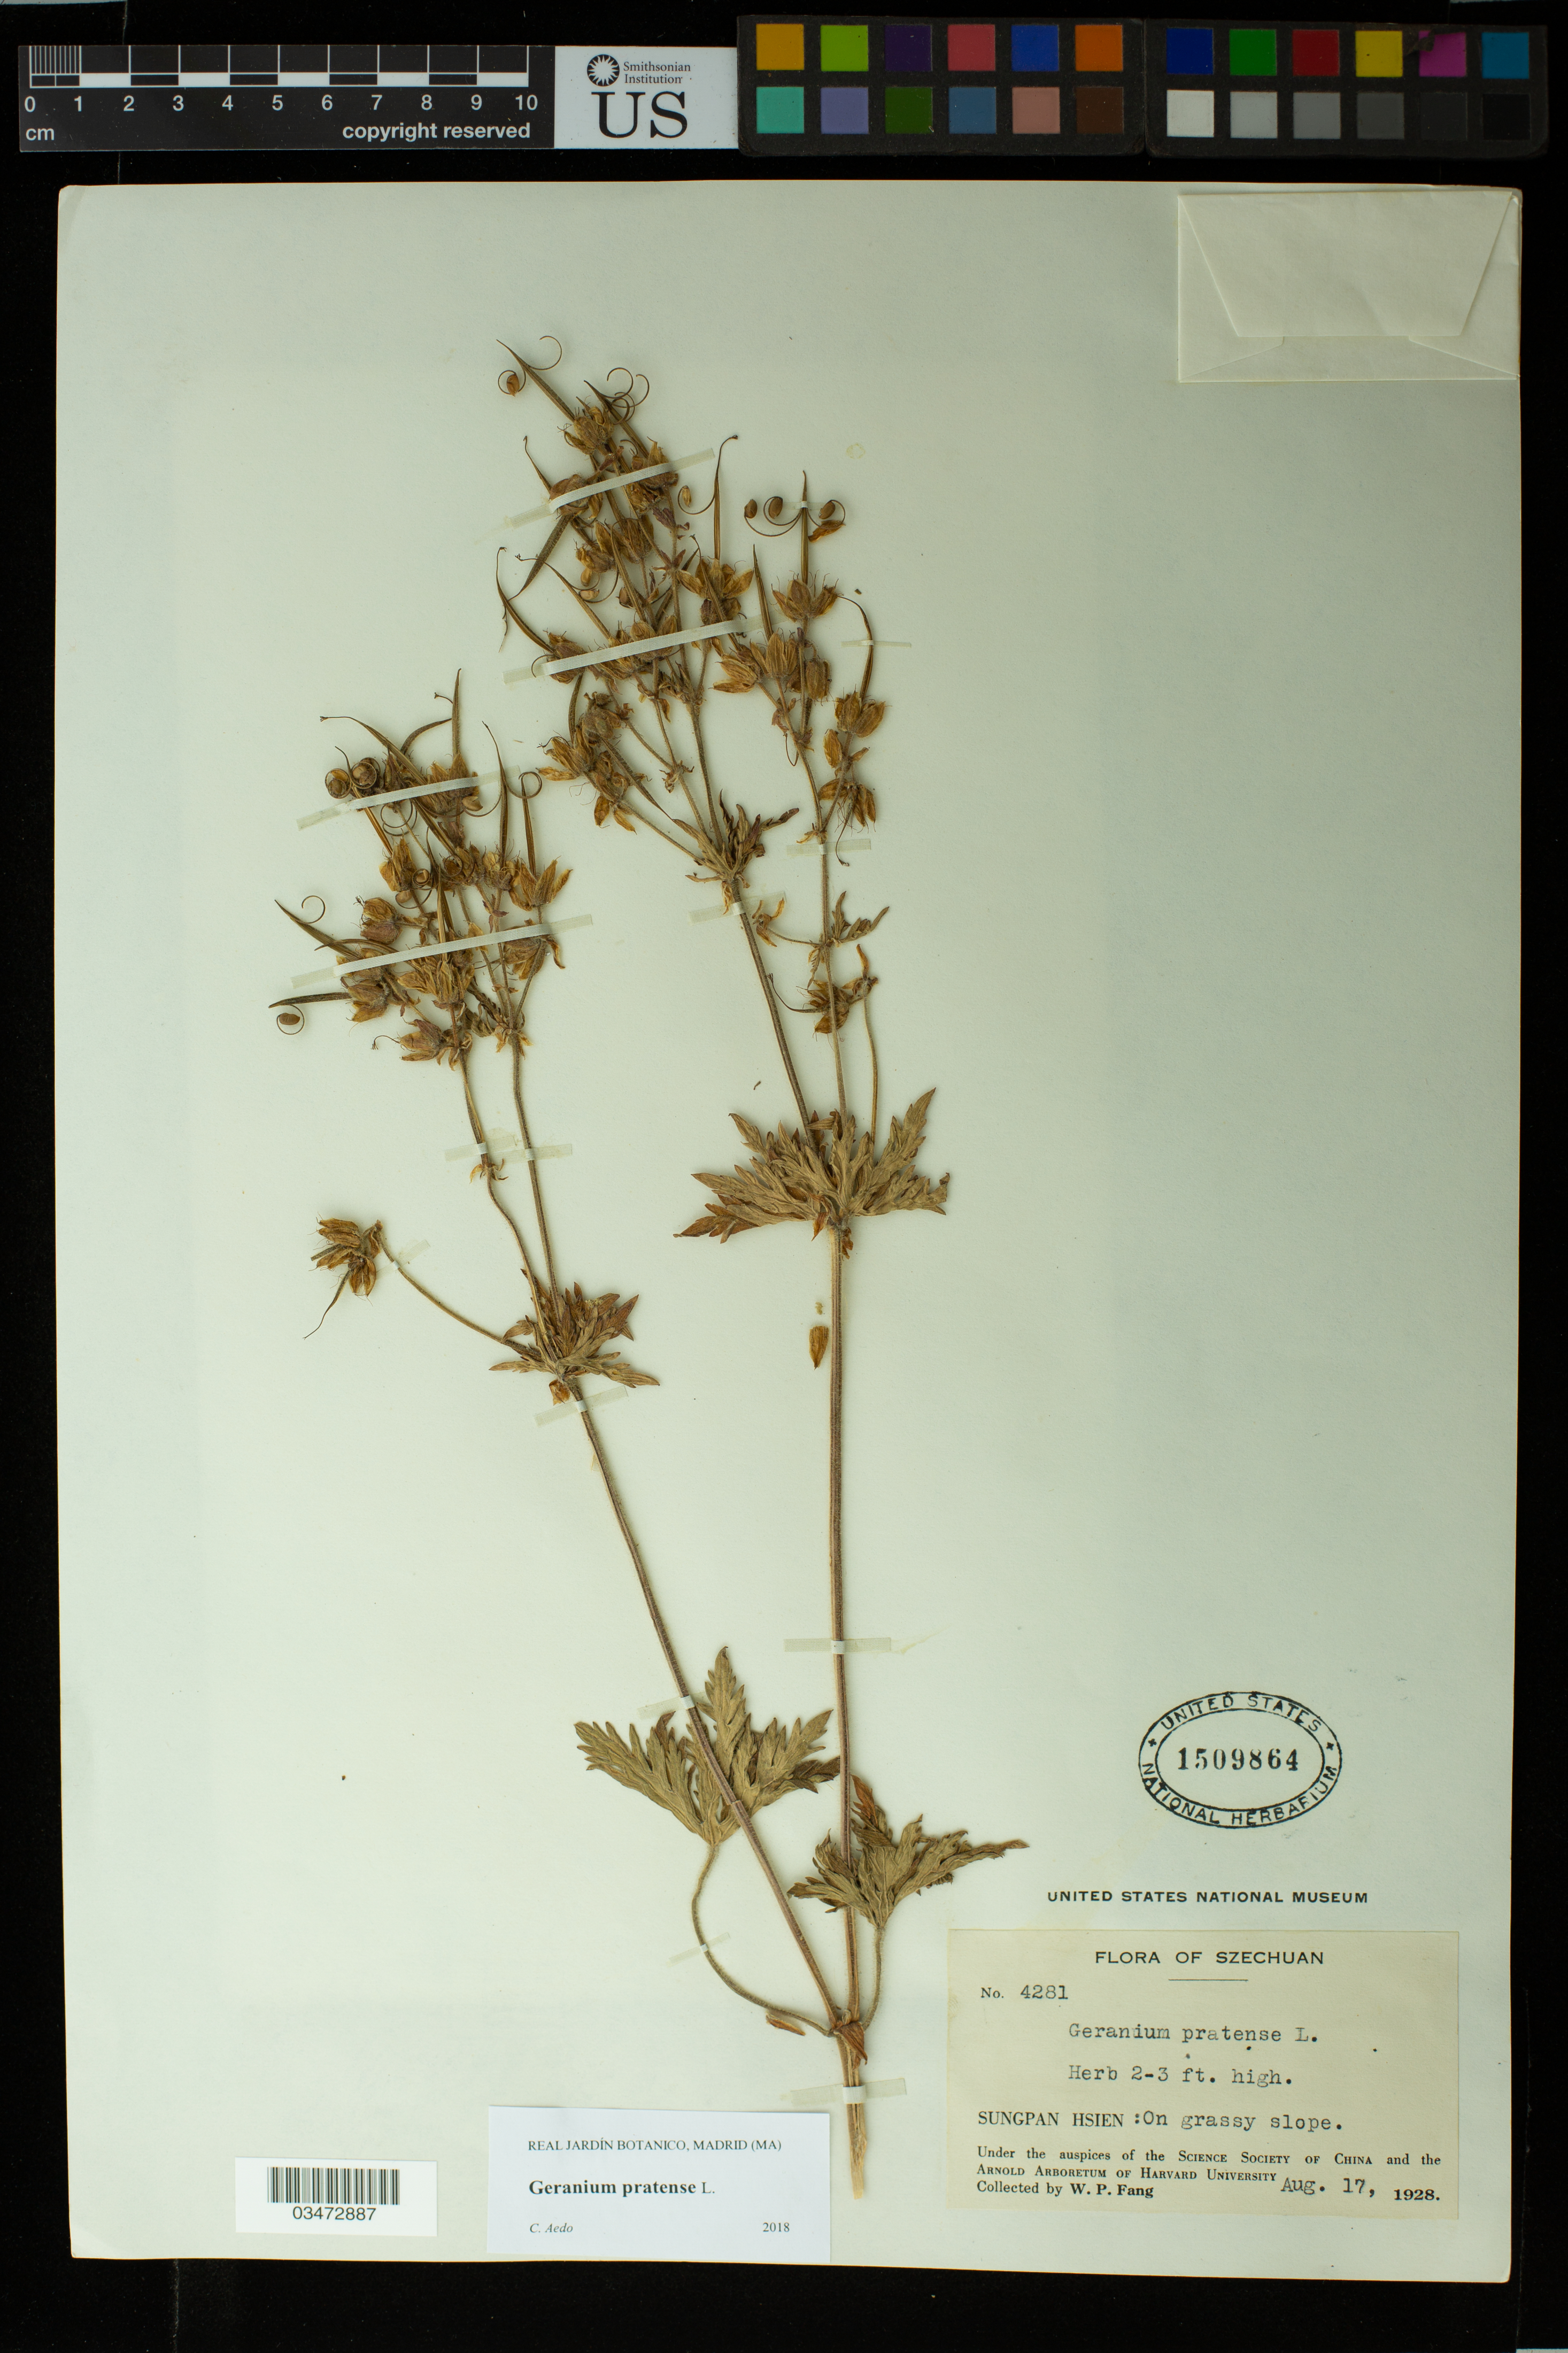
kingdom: Plantae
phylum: Tracheophyta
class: Magnoliopsida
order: Geraniales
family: Geraniaceae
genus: Geranium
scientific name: Geranium pratense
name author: L.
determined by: Aedo, C.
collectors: W. P. Fang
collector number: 4281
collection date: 1928-08-17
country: China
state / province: Sichuan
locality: Sungpan Hsien: on grassy slope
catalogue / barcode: US 1509864